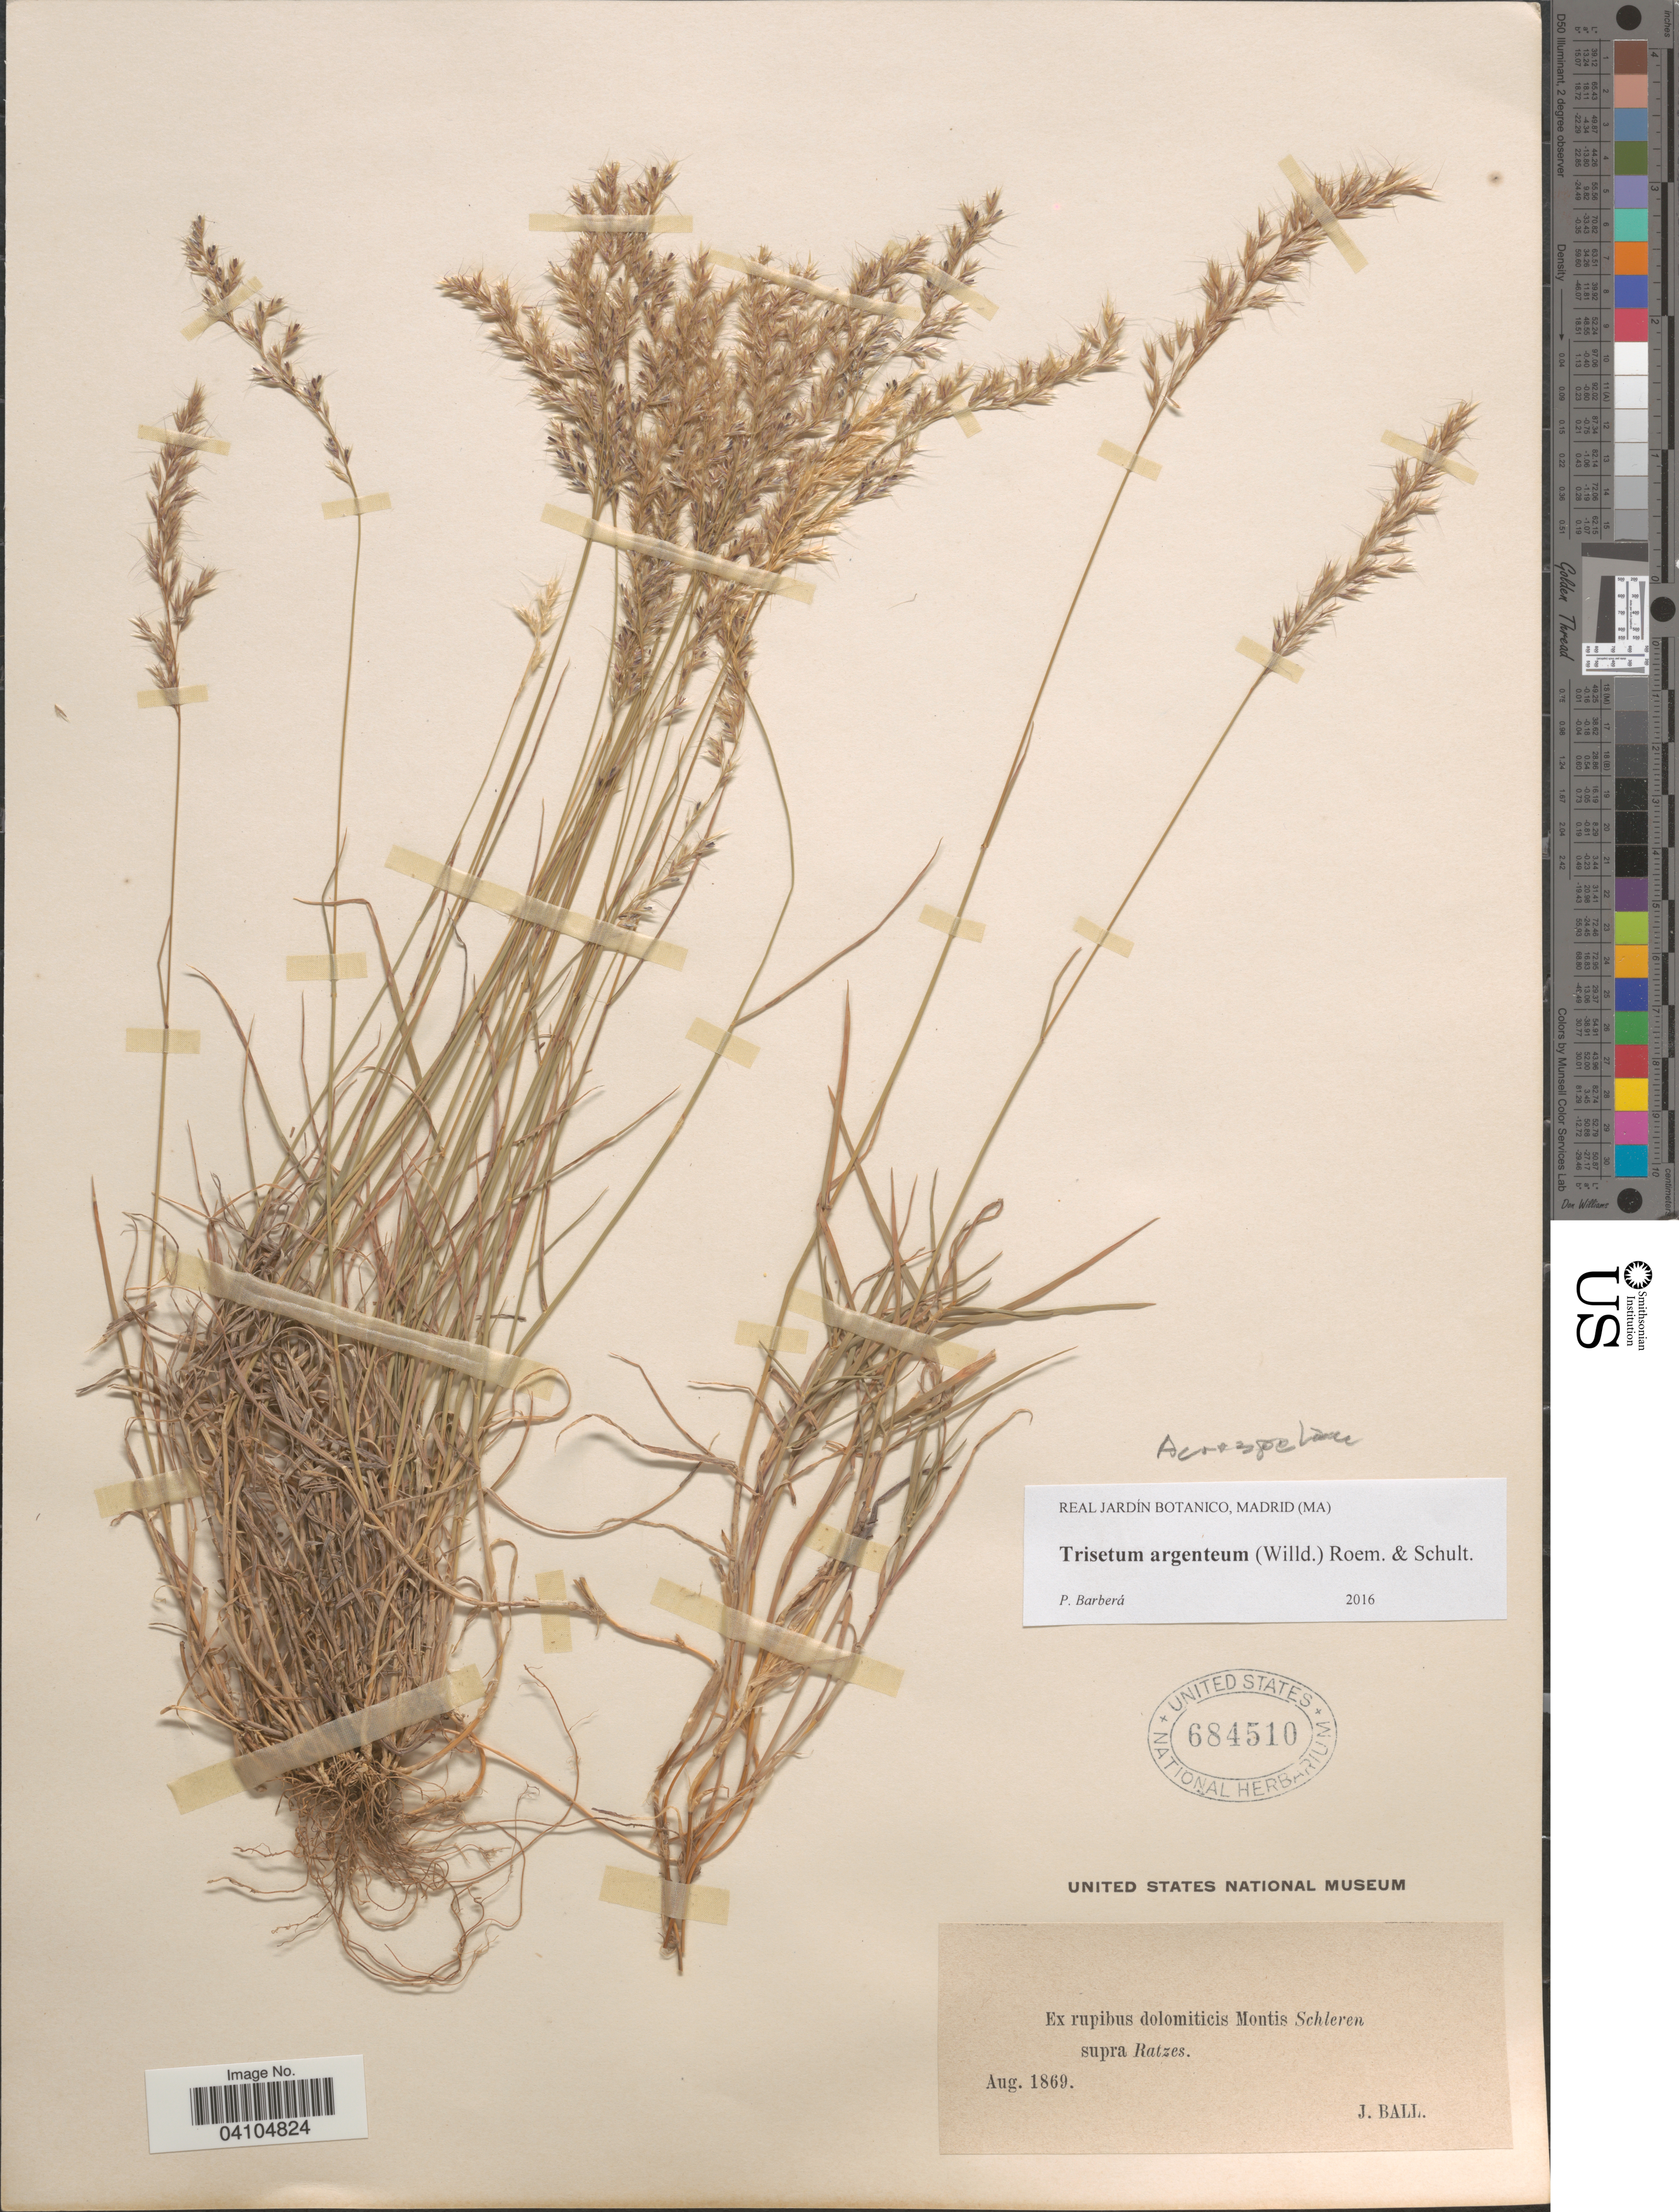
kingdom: Plantae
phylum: Tracheophyta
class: Liliopsida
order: Poales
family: Poaceae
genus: Acrospelion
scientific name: Acrospelion argenteum ined.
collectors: J. Ball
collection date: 1869-08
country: Switzerland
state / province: Zurich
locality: Ex rupibus dolomiticis Montis Schleren supra Ratzes.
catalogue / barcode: US 684510